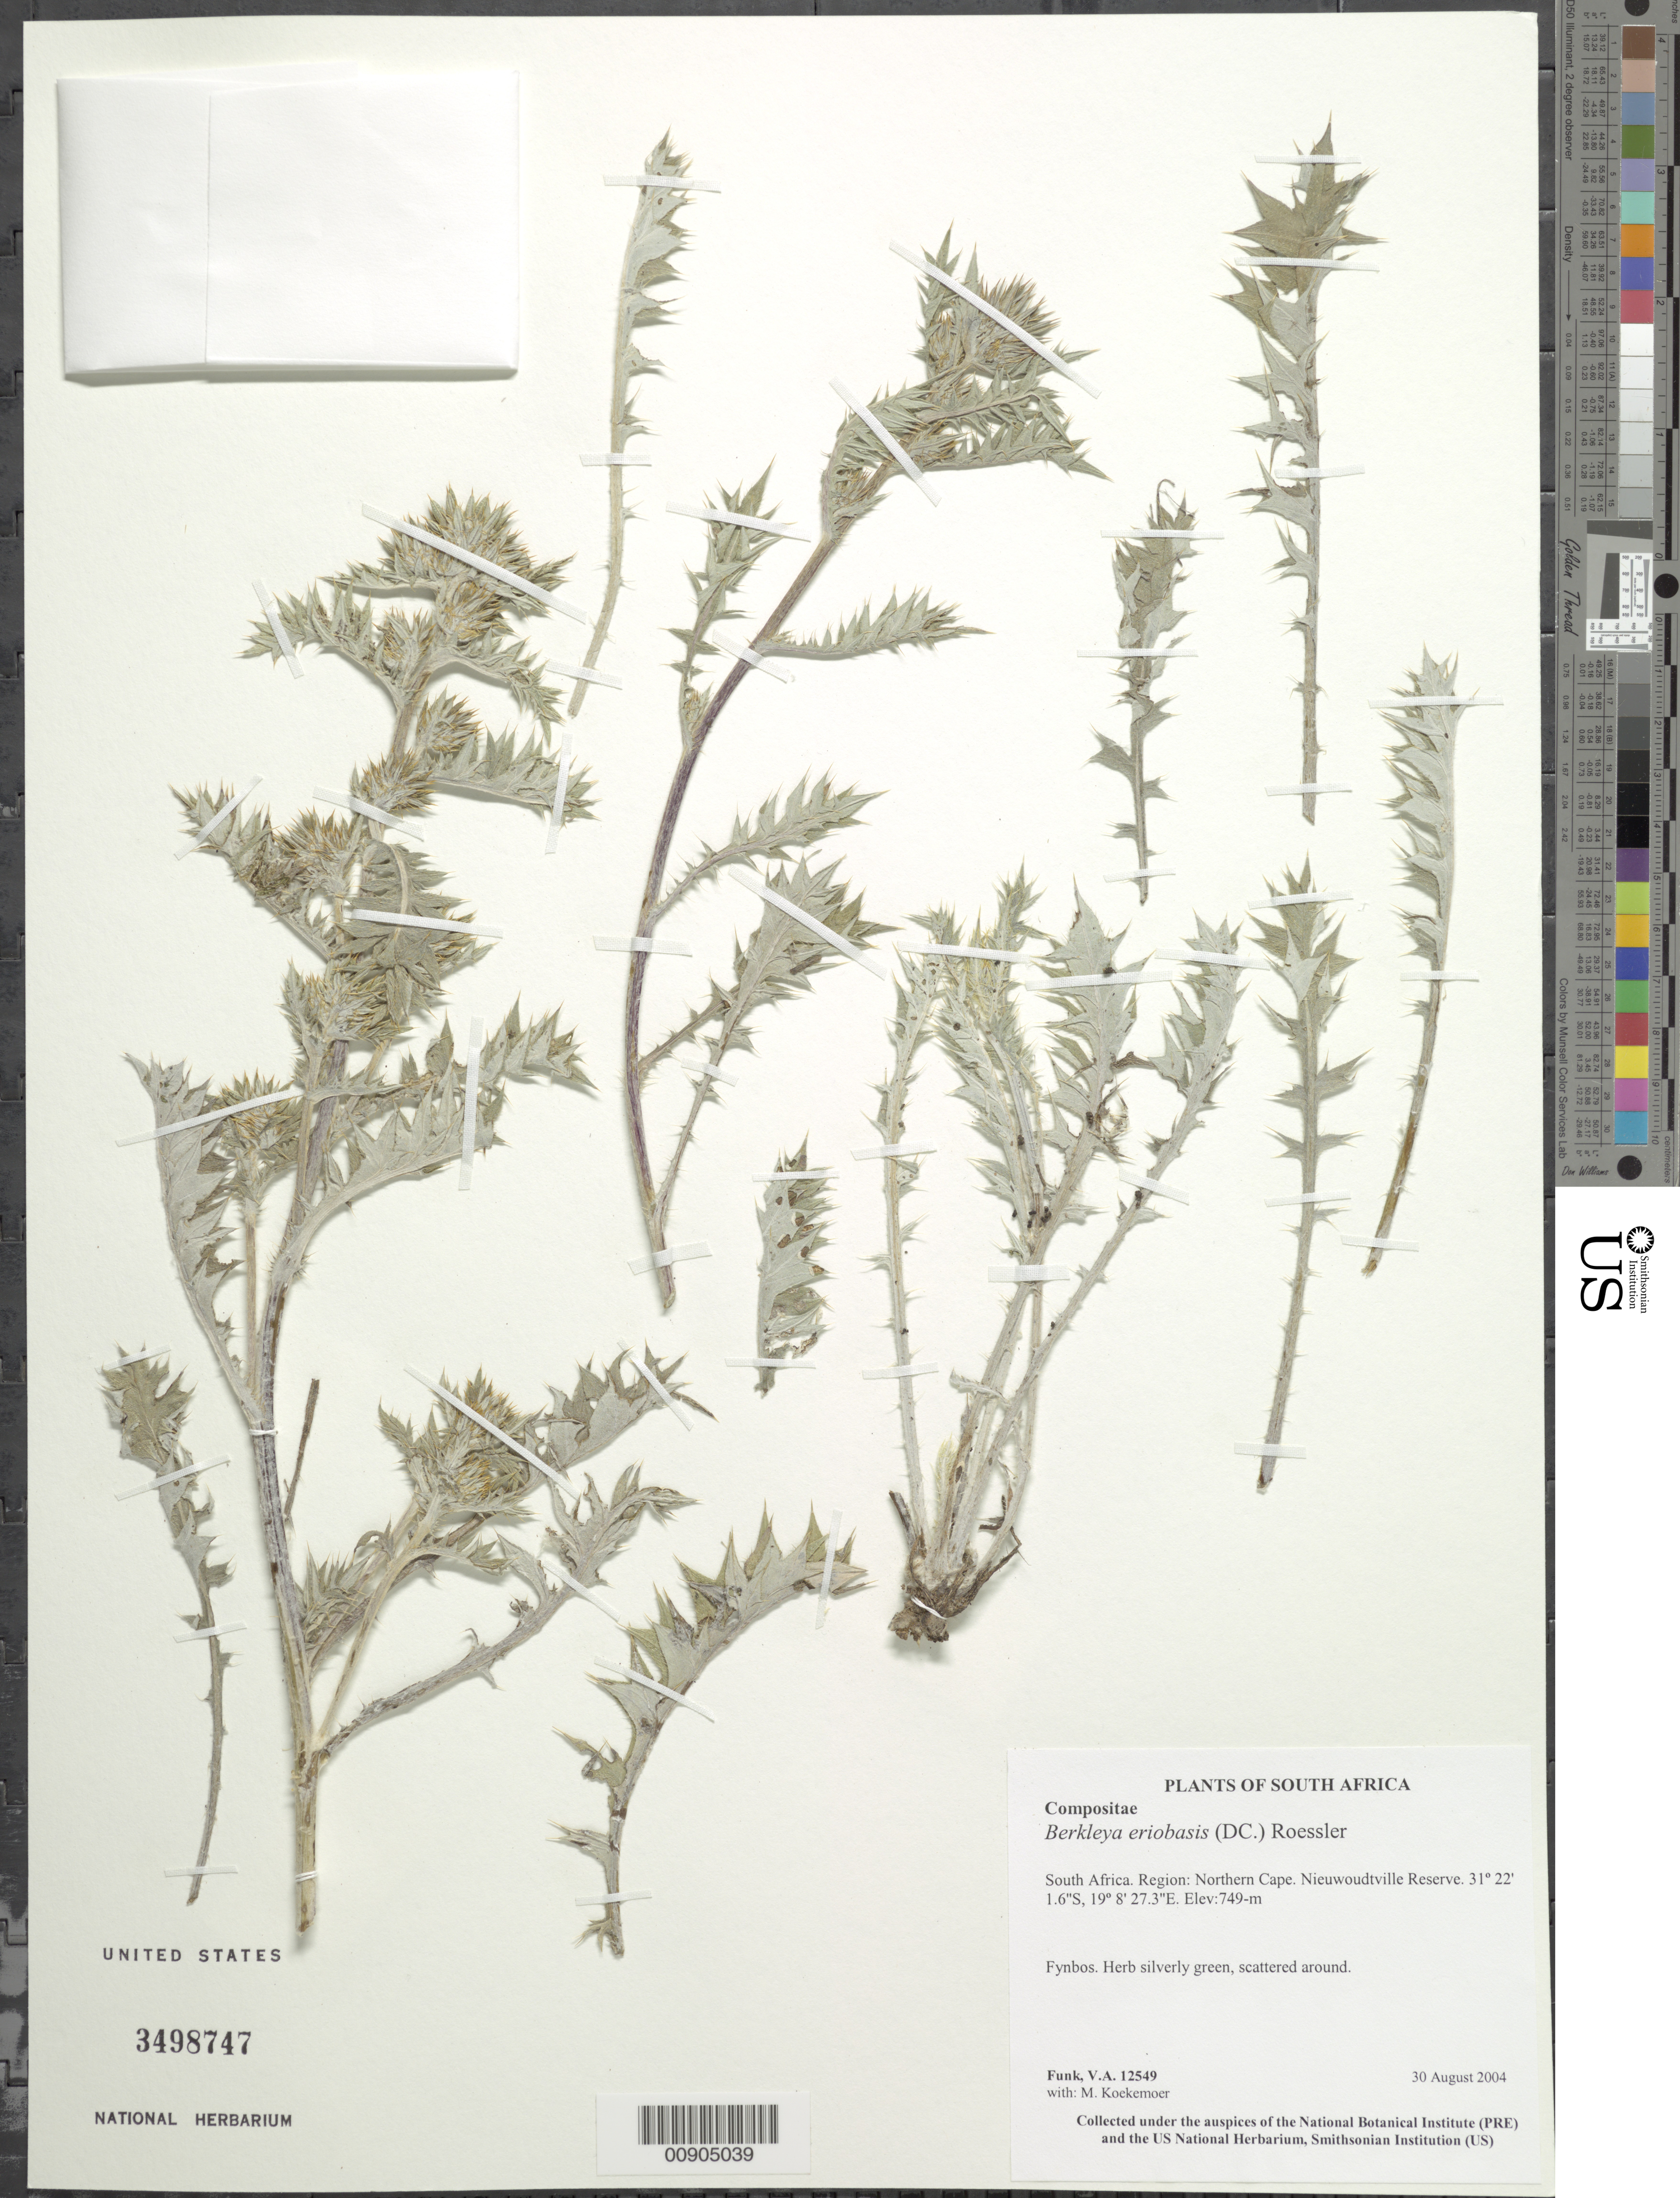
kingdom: Plantae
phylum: Tracheophyta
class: Magnoliopsida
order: Asterales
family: Asteraceae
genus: Berkheya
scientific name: Berkheya eriobasis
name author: (DC.) Roessler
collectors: V. Funk & M. Koekemoer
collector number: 12549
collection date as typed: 30 August 2004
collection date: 2004-08-30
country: South Africa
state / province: Northern Cape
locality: Northern Cape, Nieuwoudtville Reserve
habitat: Fynbos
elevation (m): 749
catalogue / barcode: US 3498747